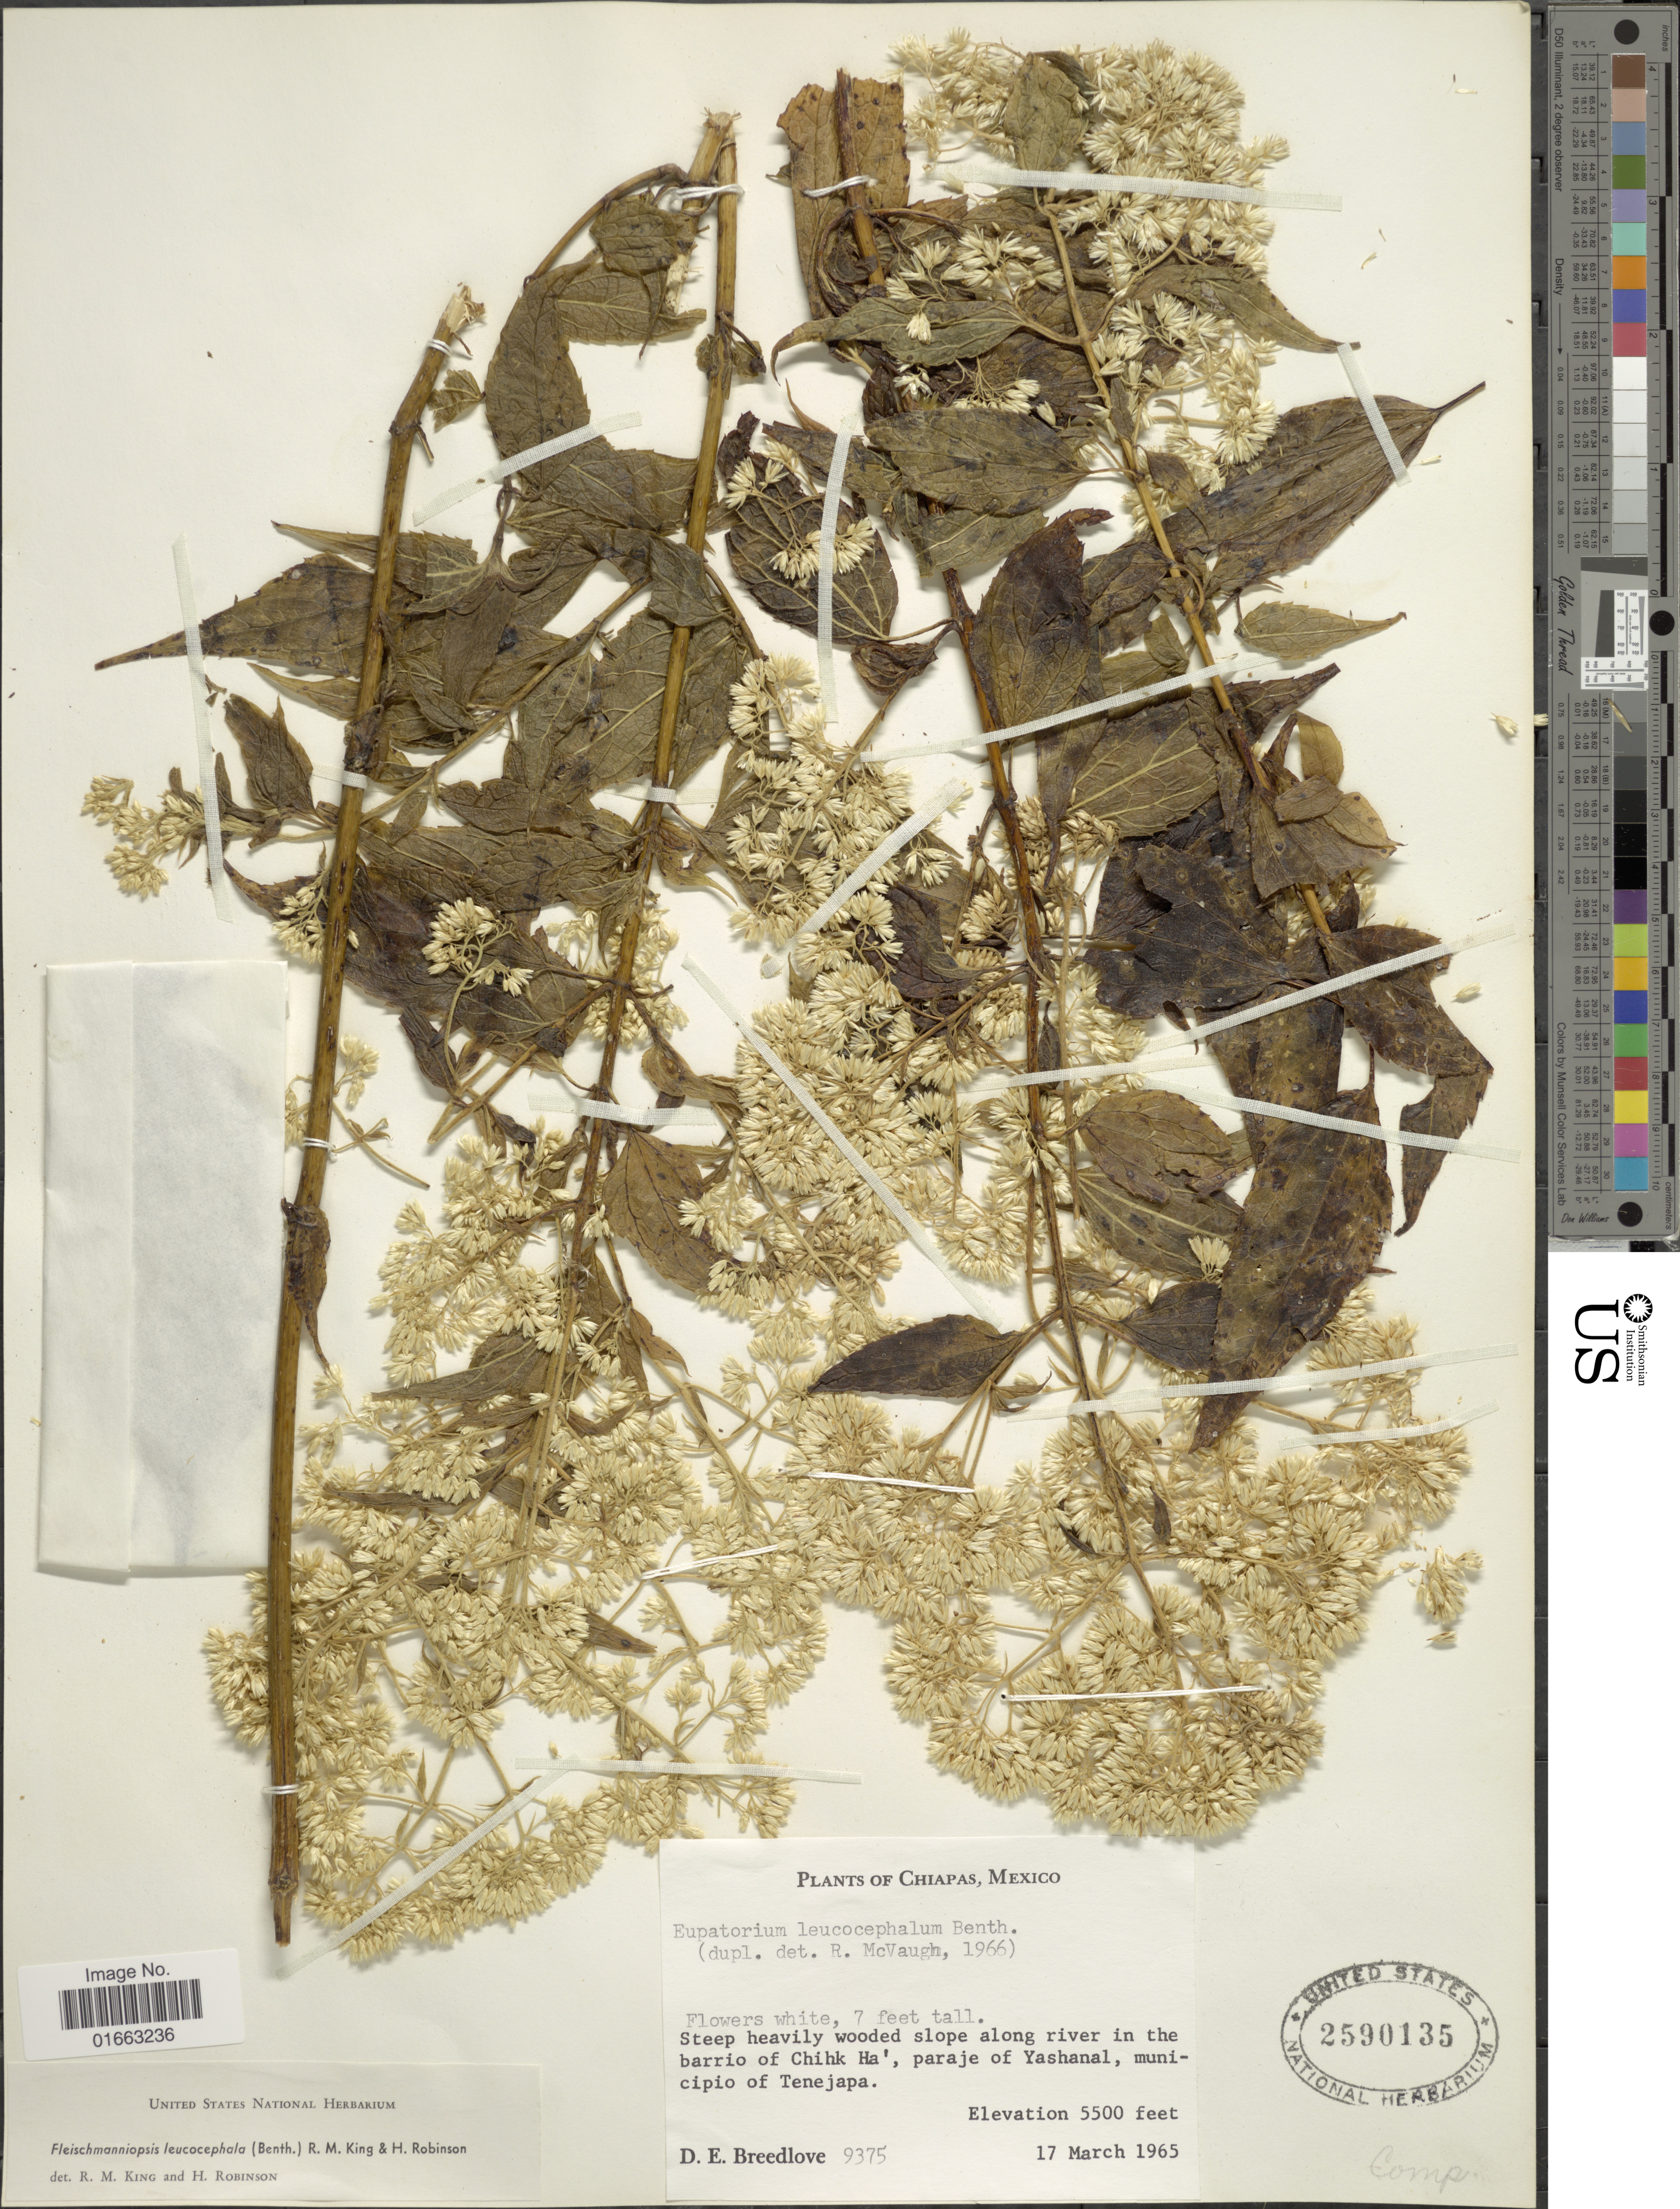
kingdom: Plantae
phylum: Tracheophyta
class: Magnoliopsida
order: Asterales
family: Asteraceae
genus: Fleischmanniopsis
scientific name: Fleischmanniopsis leucocephala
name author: (Benth.) R.M. King & H. Rob.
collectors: D. E. Breedlove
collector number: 9375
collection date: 1965-03-17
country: Mexico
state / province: Chiapas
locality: Steep heavily wooded slope along river in the barrio of Chihk Ha', paraje of yashanal, municipio of Tenejape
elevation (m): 1676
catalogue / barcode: US 2590135